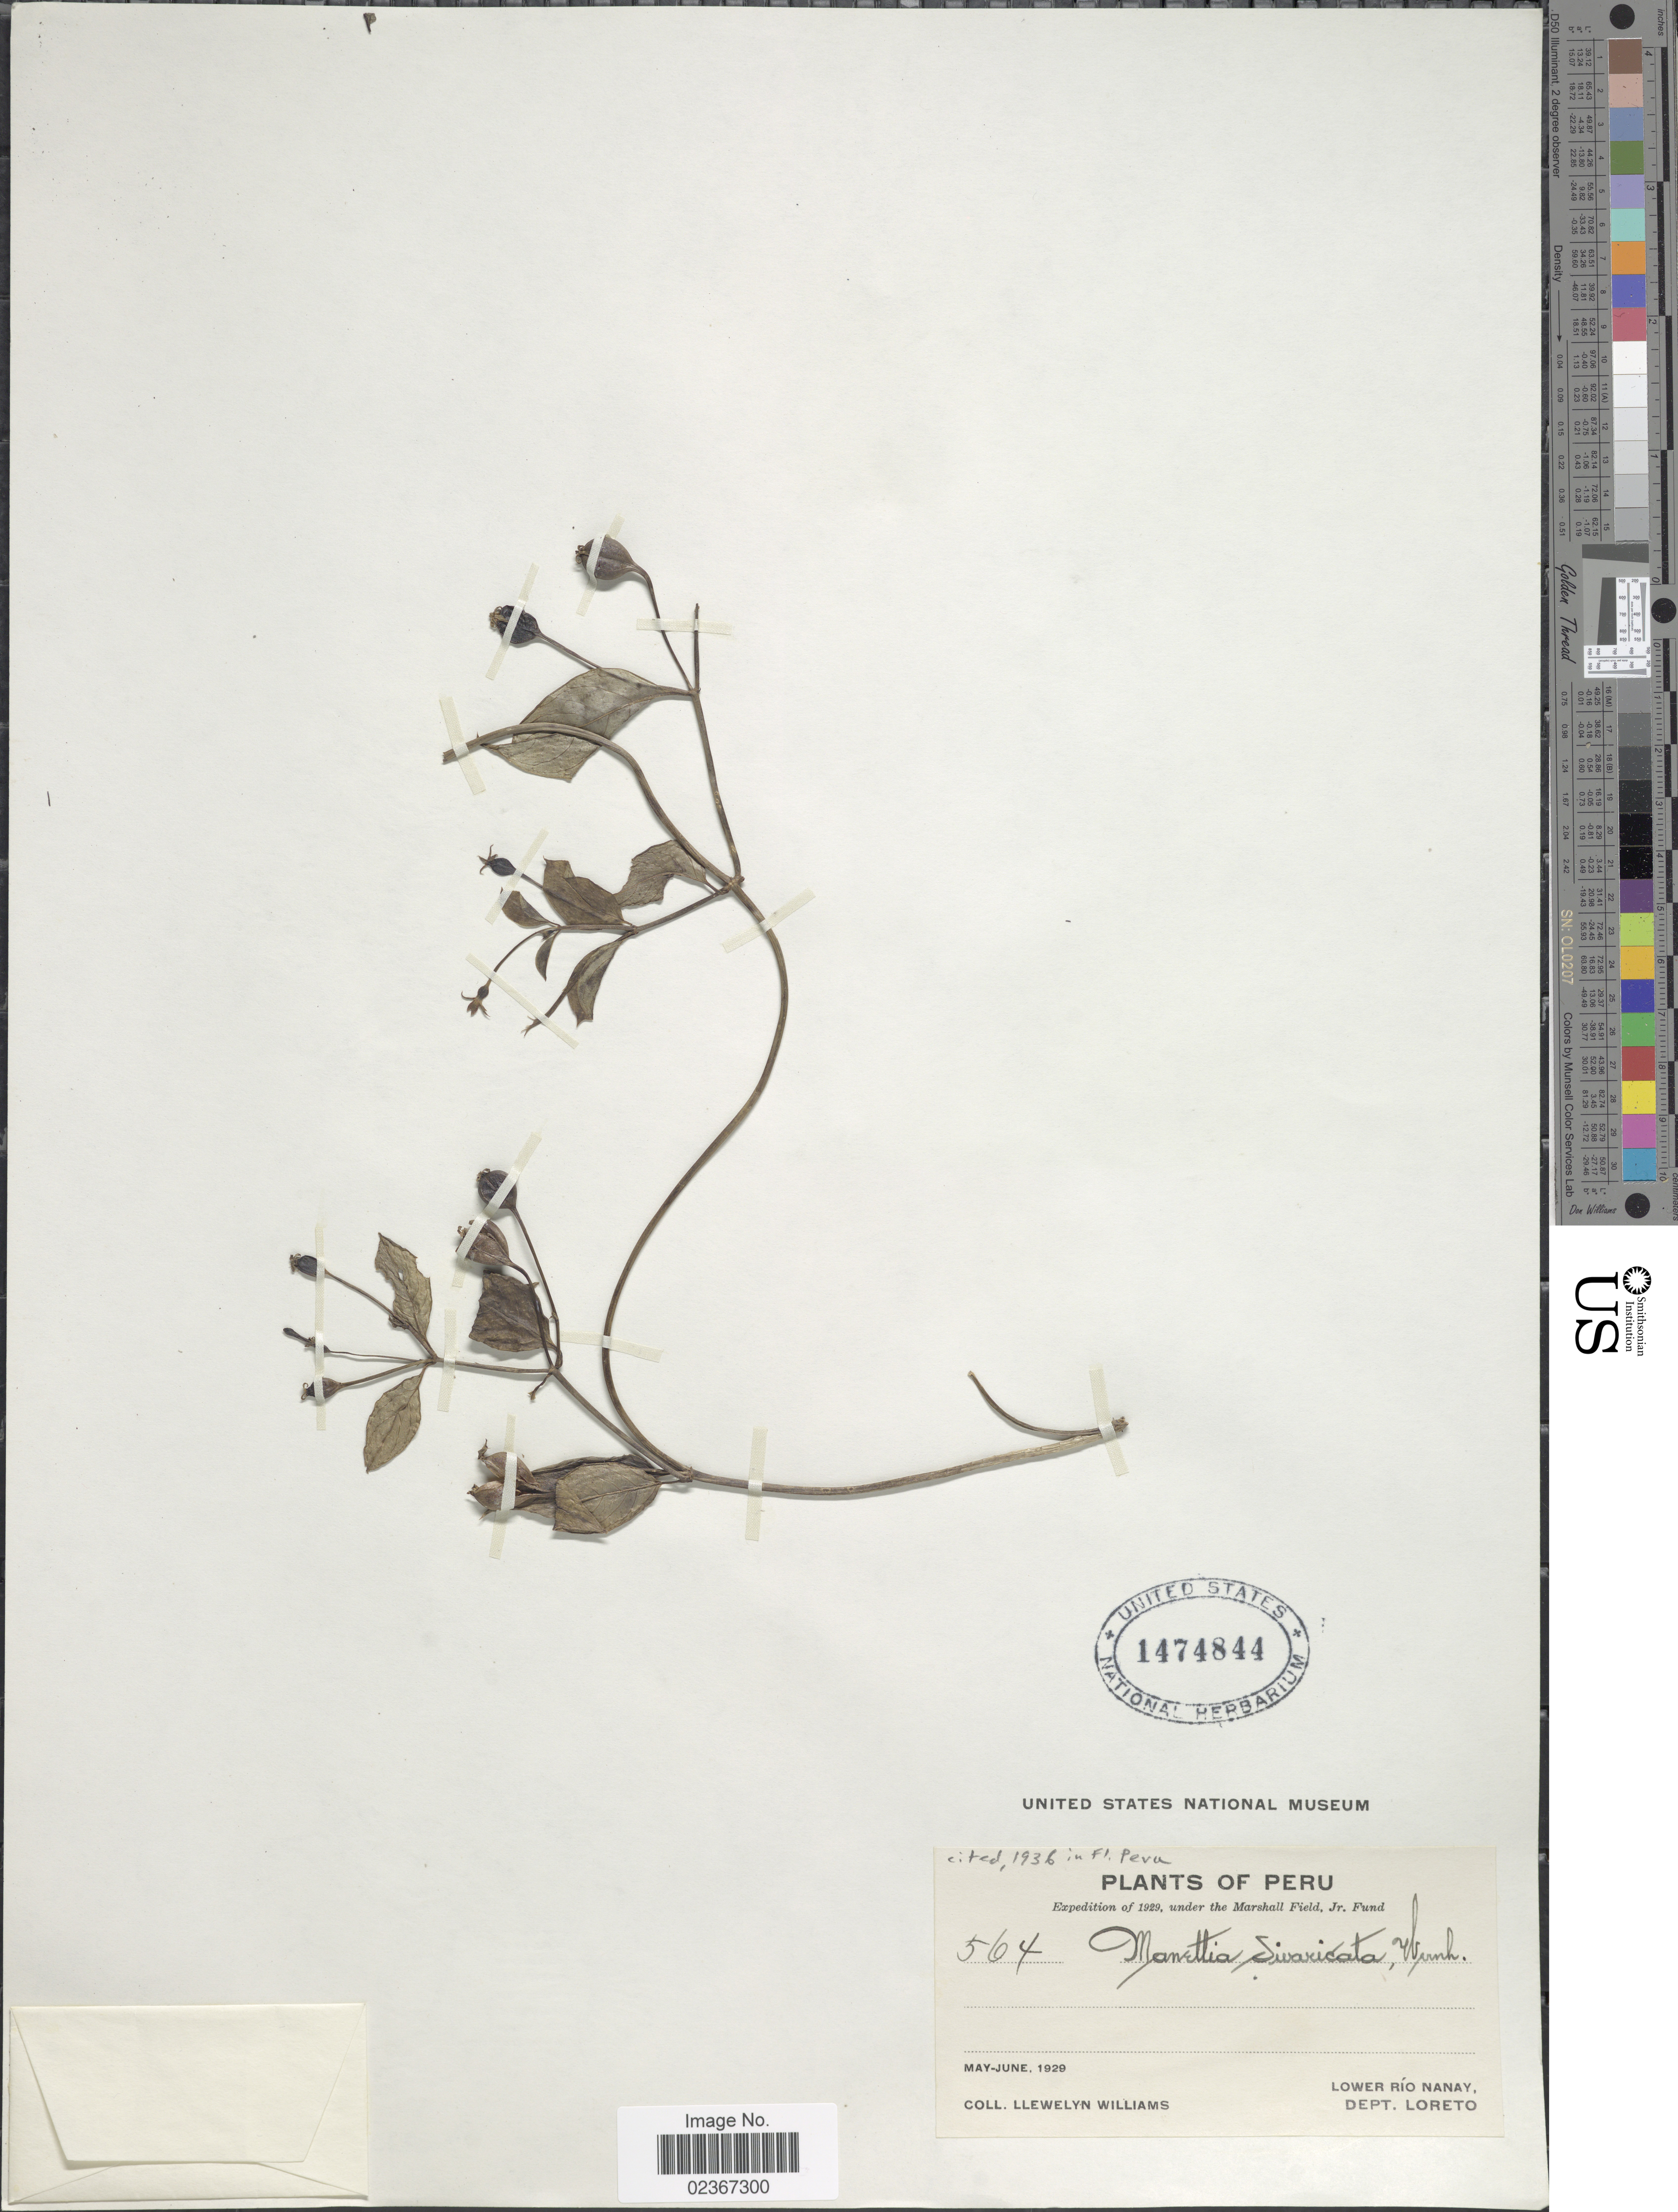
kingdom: Plantae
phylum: Tracheophyta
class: Magnoliopsida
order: Gentianales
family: Rubiaceae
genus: Manettia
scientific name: Manettia glandulosa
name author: Poepp.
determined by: Kirkbride, J. H., Jr.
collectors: Ll. Williams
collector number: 564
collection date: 1929-05/1929-06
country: Peru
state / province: Loreto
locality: Lower Rio Nanay, Dept. Loreto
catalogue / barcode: US 1474844